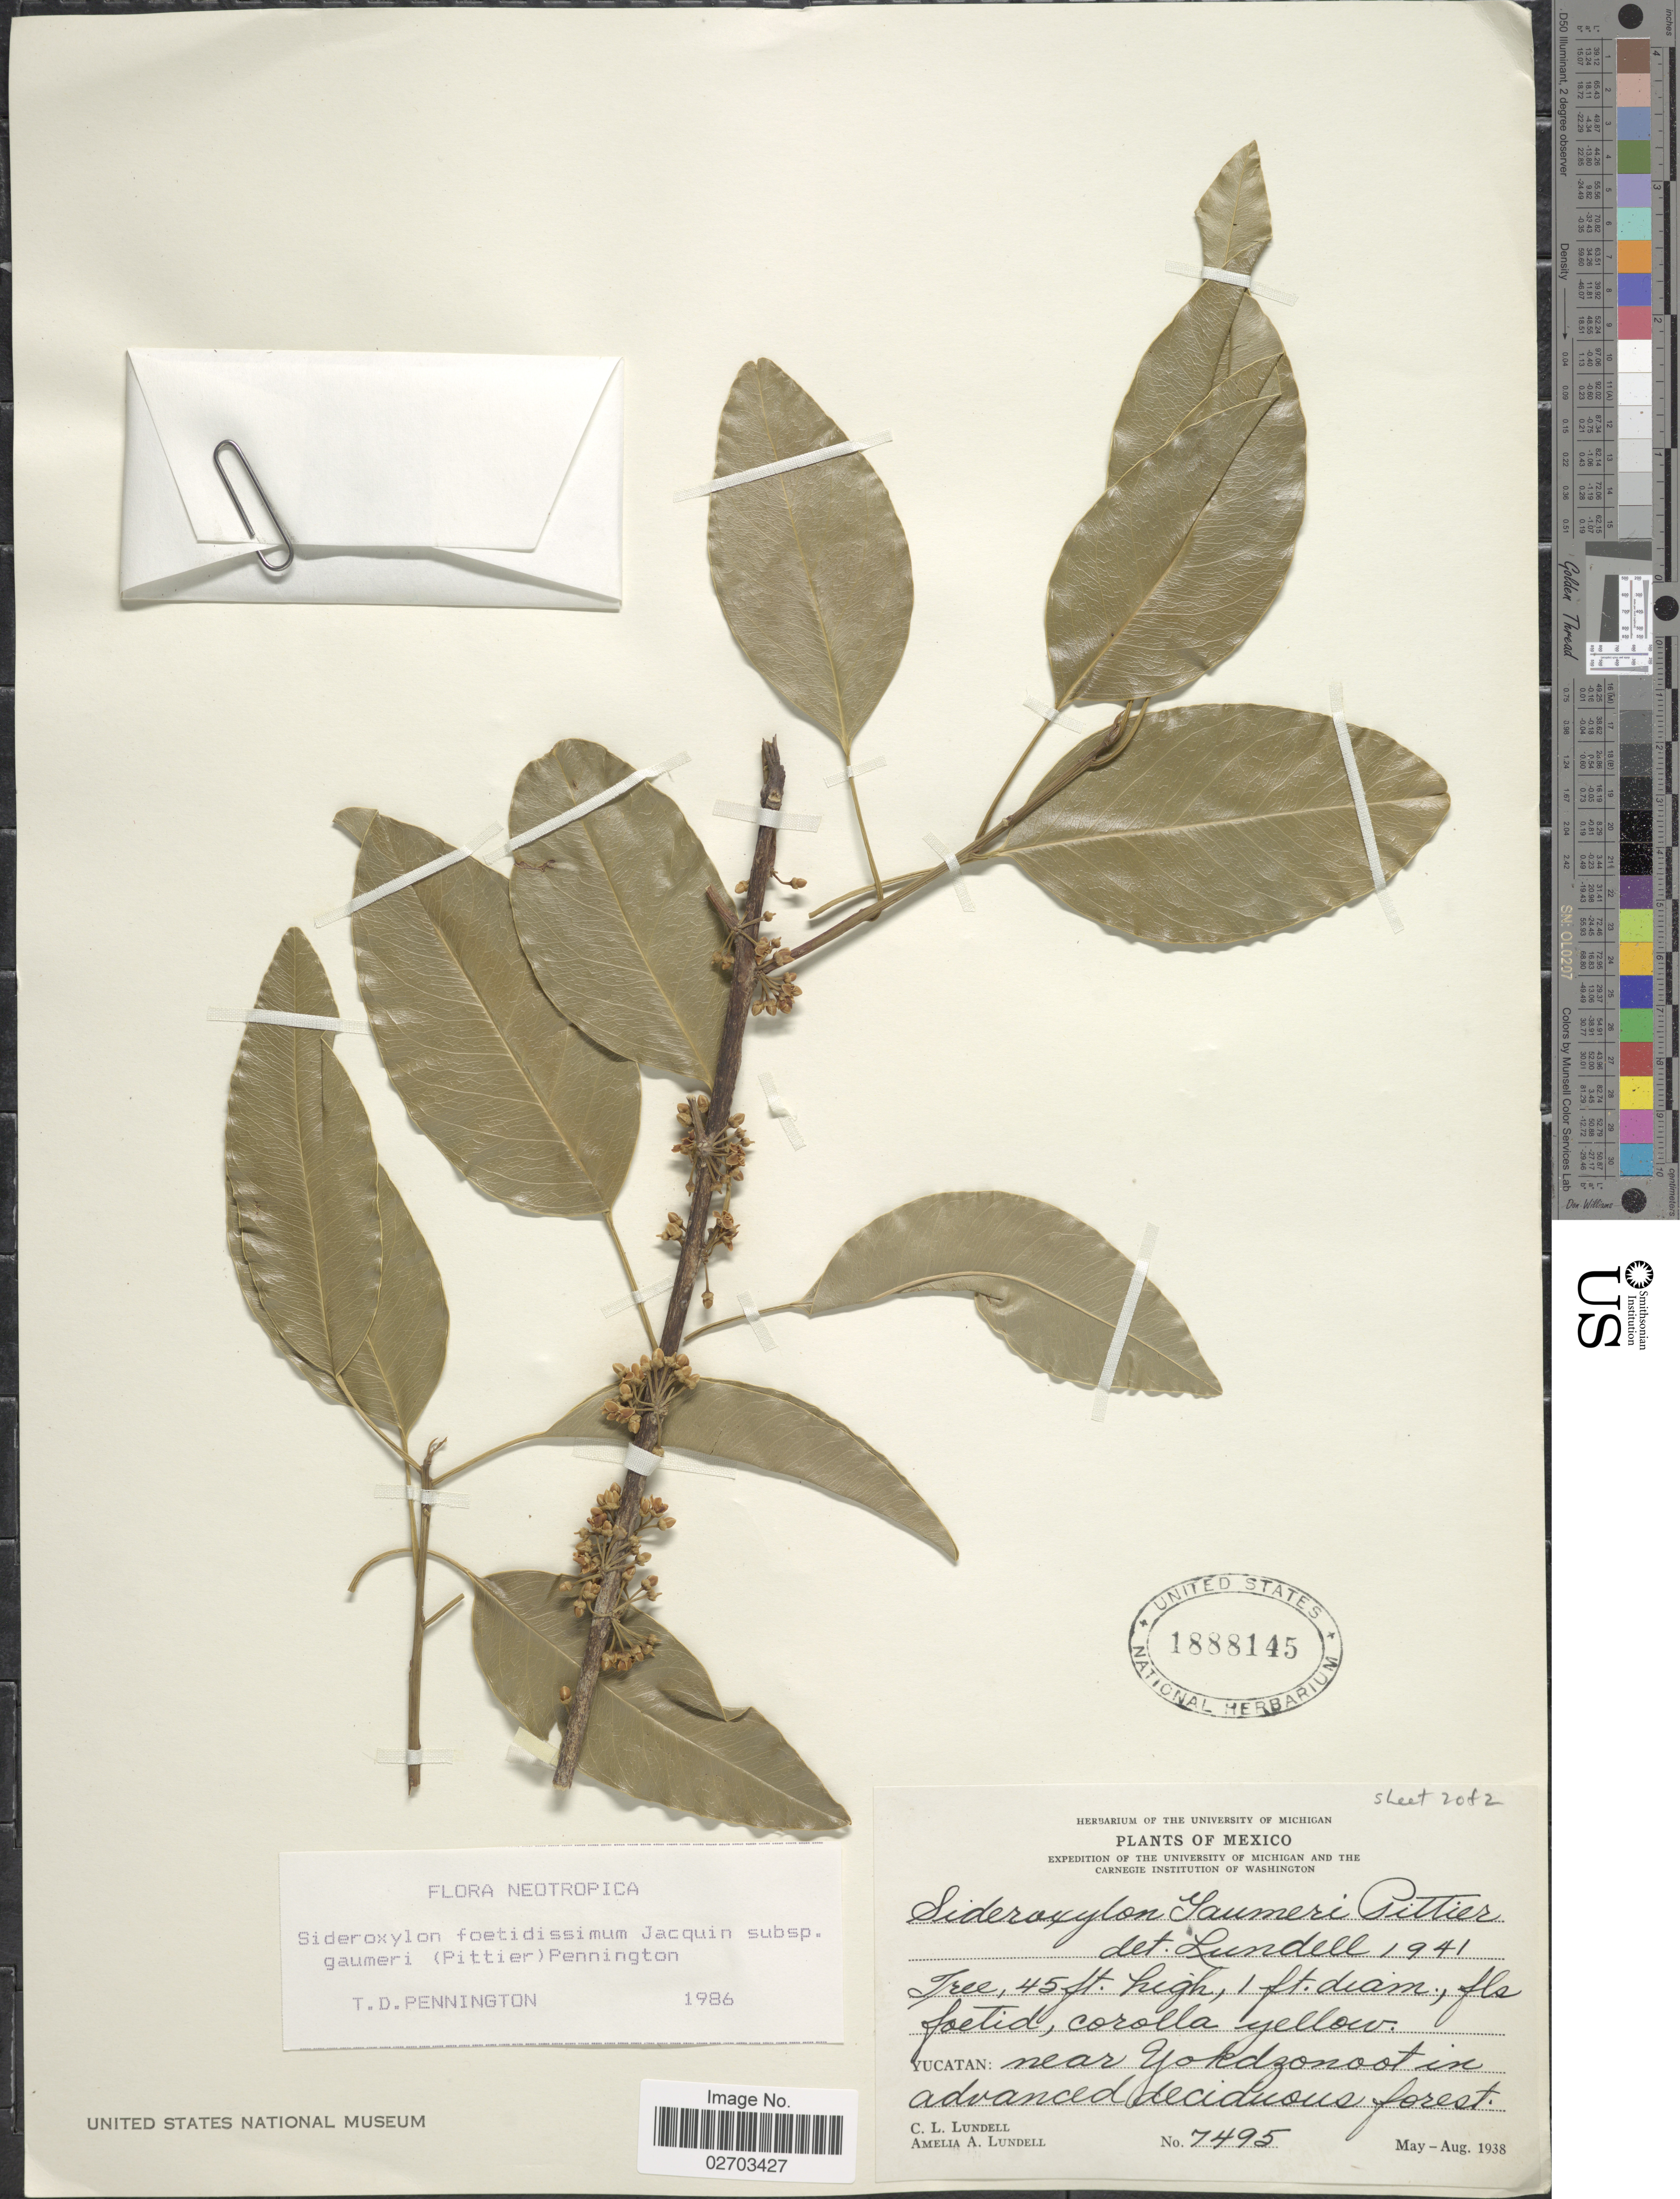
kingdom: Plantae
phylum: Tracheophyta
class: Magnoliopsida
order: Ericales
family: Sapotaceae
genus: Sideroxylon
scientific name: Sideroxylon foetidissimum subsp. gaumeri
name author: (Pittier) T.D. Penn.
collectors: C. L. Lundell & A. A. Lundell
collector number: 7495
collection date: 1938-05/1938-08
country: Mexico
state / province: Yucatán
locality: Near Yokdzonoot in advanced deciduous forest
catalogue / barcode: US 1888145